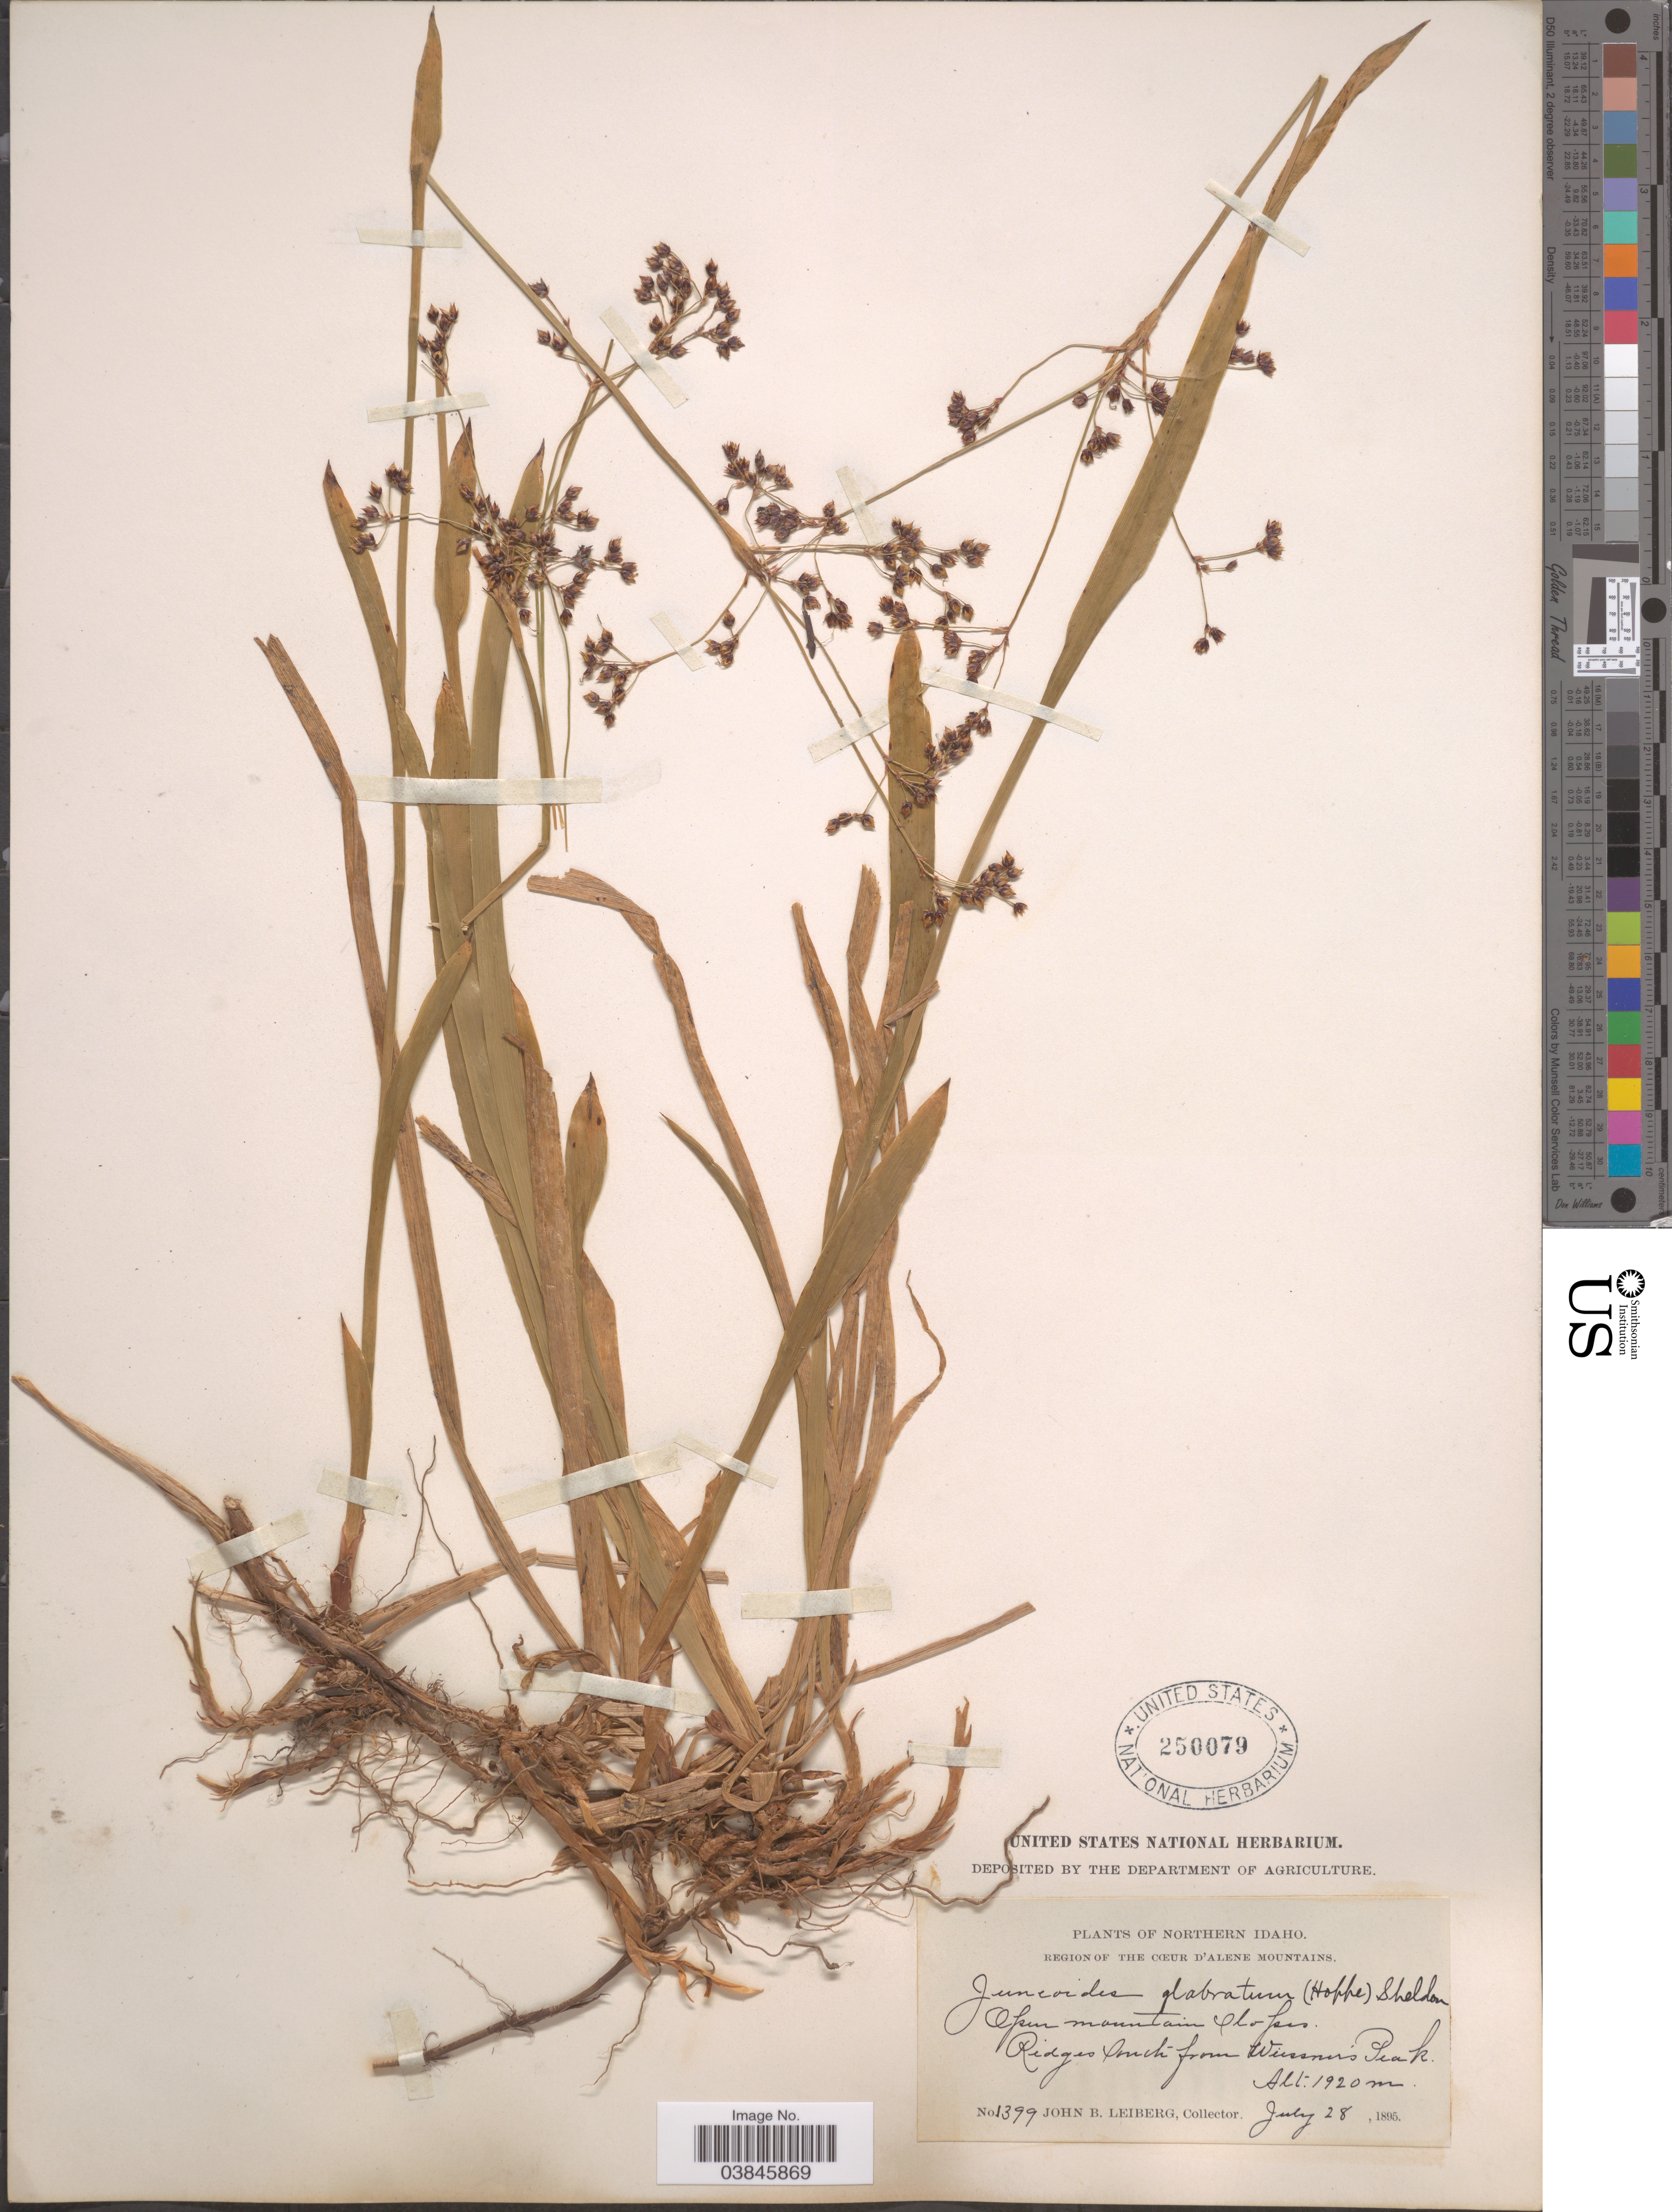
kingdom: Plantae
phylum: Tracheophyta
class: Liliopsida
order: Poales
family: Juncaceae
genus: Luzula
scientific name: Luzula glabrata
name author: (Hoppe) Desv.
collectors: J. B. Leiberg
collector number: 1399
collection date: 1895-07-28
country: United States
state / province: Idaho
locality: Northern Idaho. Region of the Cœus d'Alene Mountains. Ridges South from Wiessner's Peak.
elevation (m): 1920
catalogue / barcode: US 250079